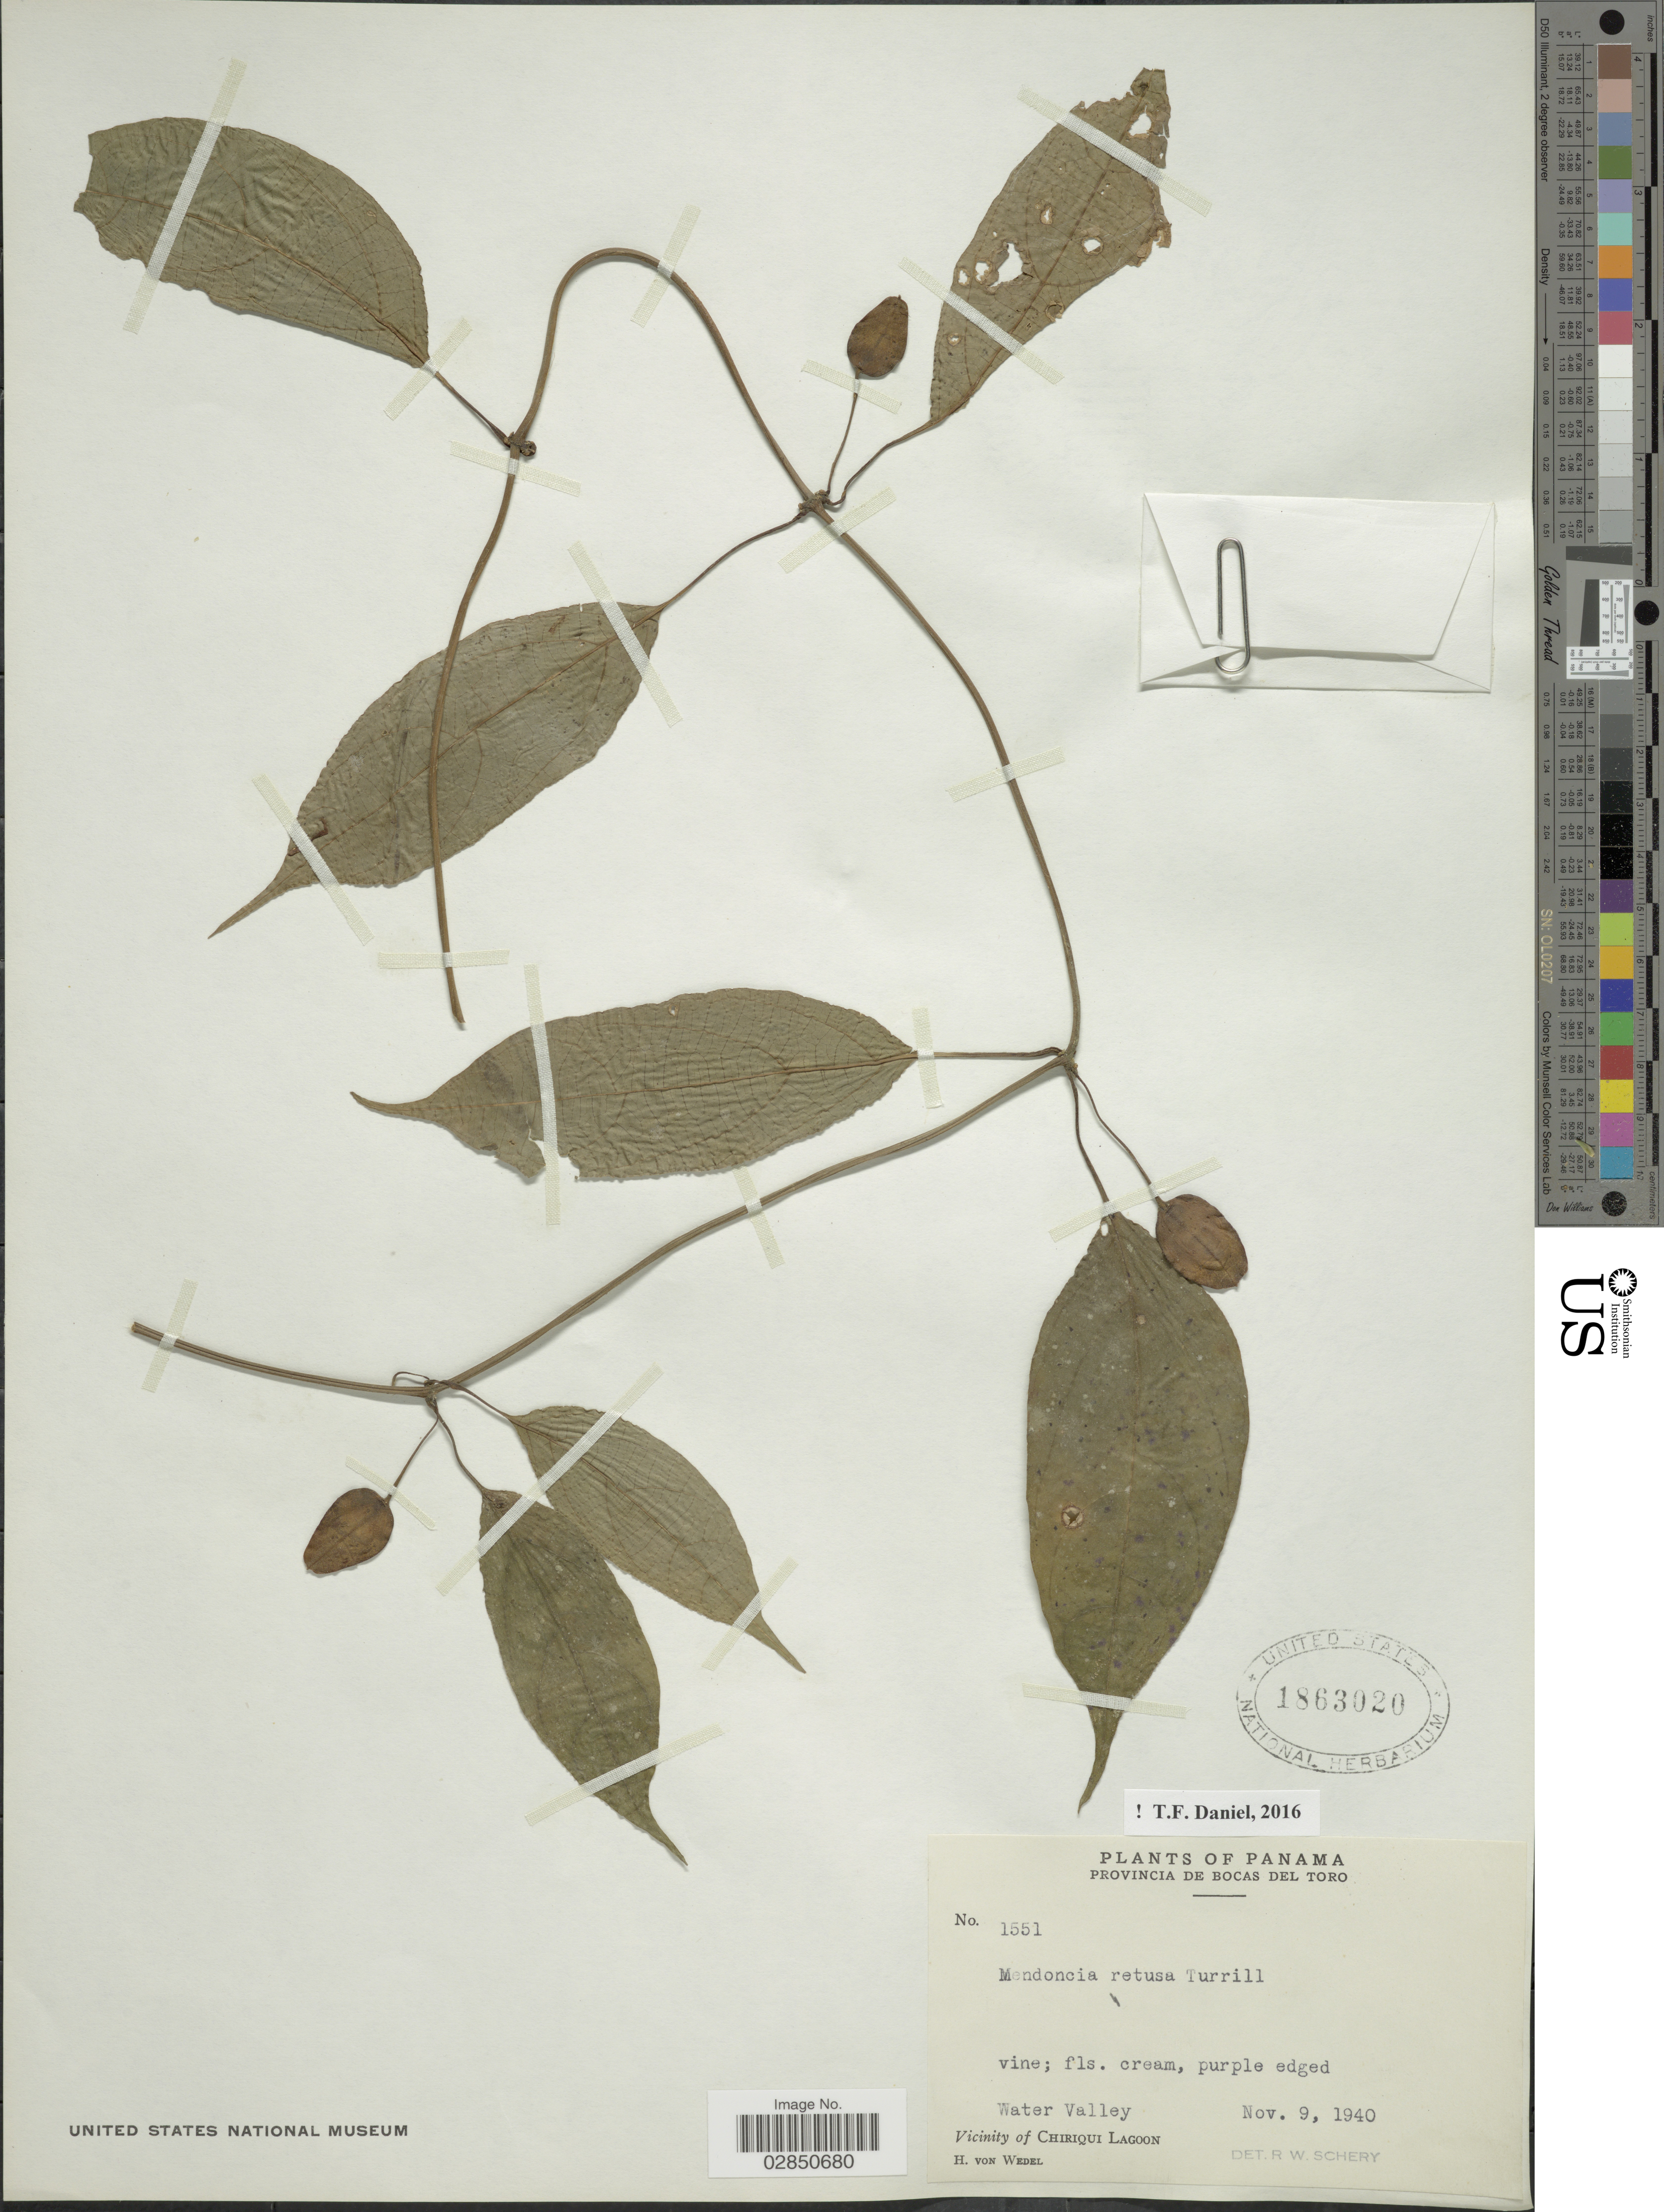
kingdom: Plantae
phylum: Tracheophyta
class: Magnoliopsida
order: Lamiales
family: Acanthaceae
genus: Mendoncia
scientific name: Mendoncia retusa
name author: Turrill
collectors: H. von Wedel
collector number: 1551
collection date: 1940-11-09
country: Panama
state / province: Bocas del Toro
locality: Provincia De Bocas Del Toro, Water Valley, Vicinity of Chiriqui Lagoon.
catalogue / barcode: US 1863020